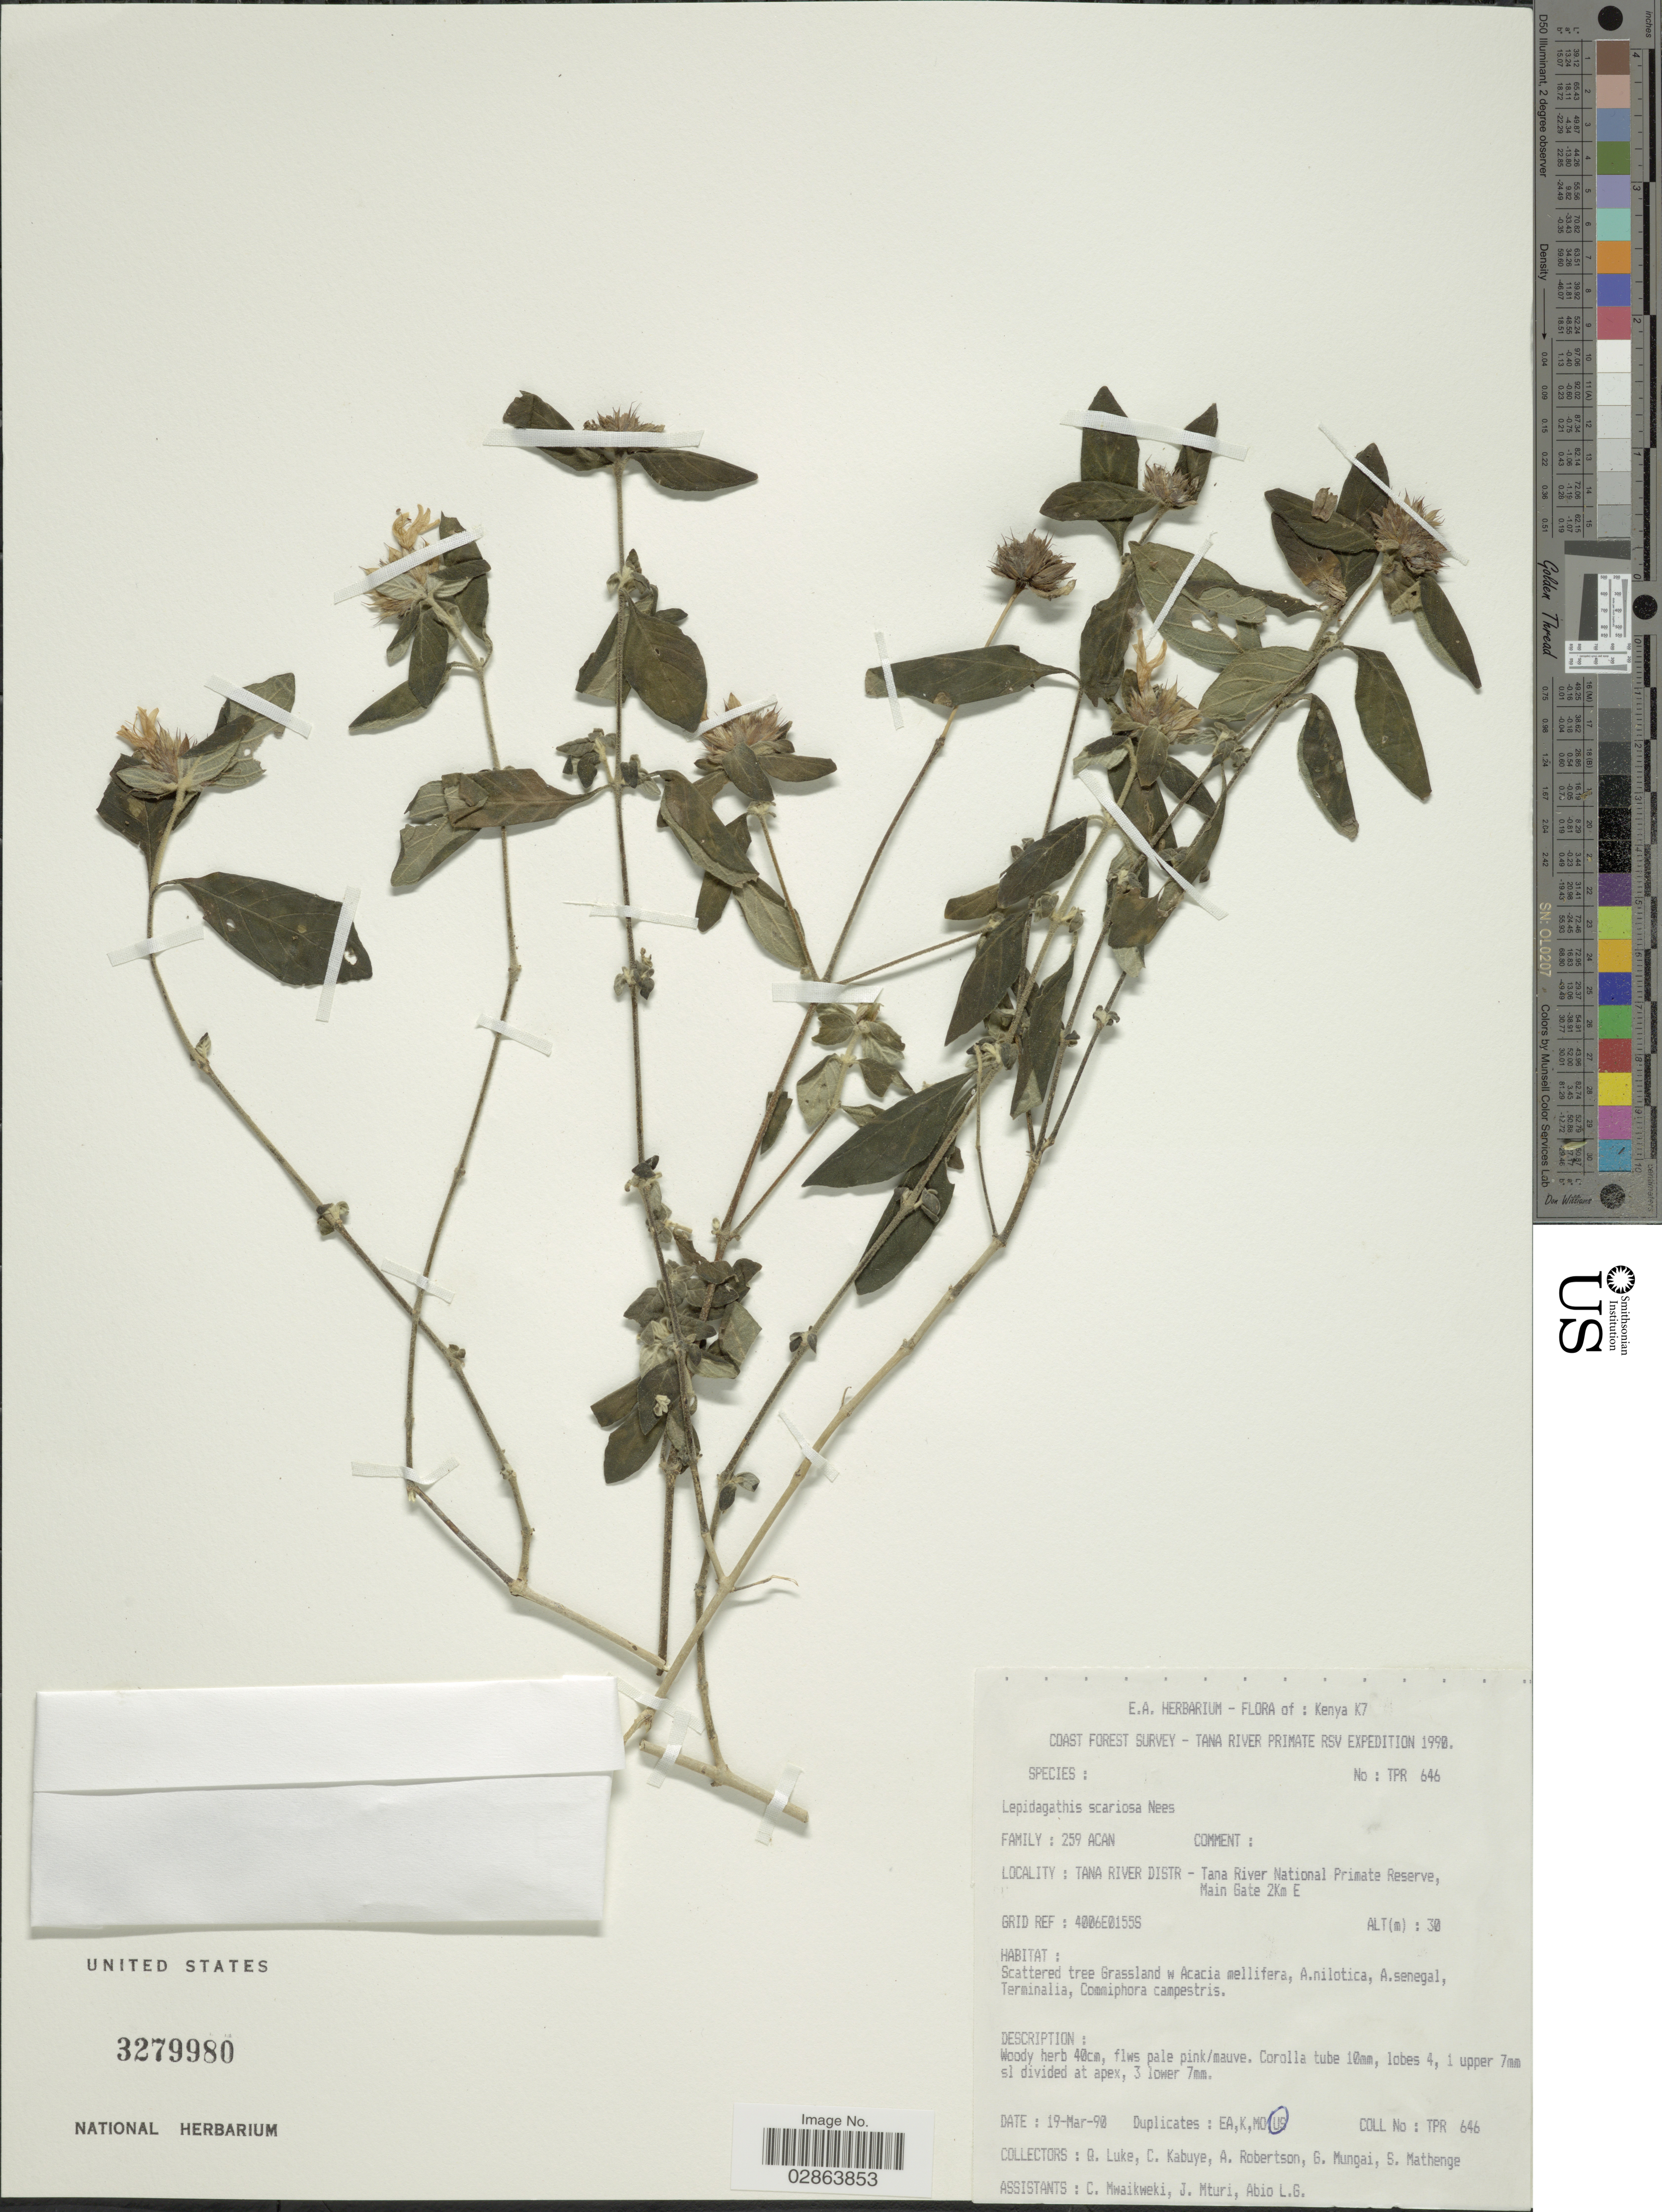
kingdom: Plantae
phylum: Tracheophyta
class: Magnoliopsida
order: Lamiales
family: Acanthaceae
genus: Lepidagathis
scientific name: Lepidagathis scariosa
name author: Nees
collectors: Q. Luke, C. Kabuye, A. Robertson, G. Mungai & et al.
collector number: TPR 646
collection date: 1990-03-19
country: Kenya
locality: K7, Coast Forest, Tana River Distr - Tana River National Primate Reserve, Main Gate 2Km E., Grid Ref.: 4006E0155S.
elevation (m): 30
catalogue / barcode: US 3279980